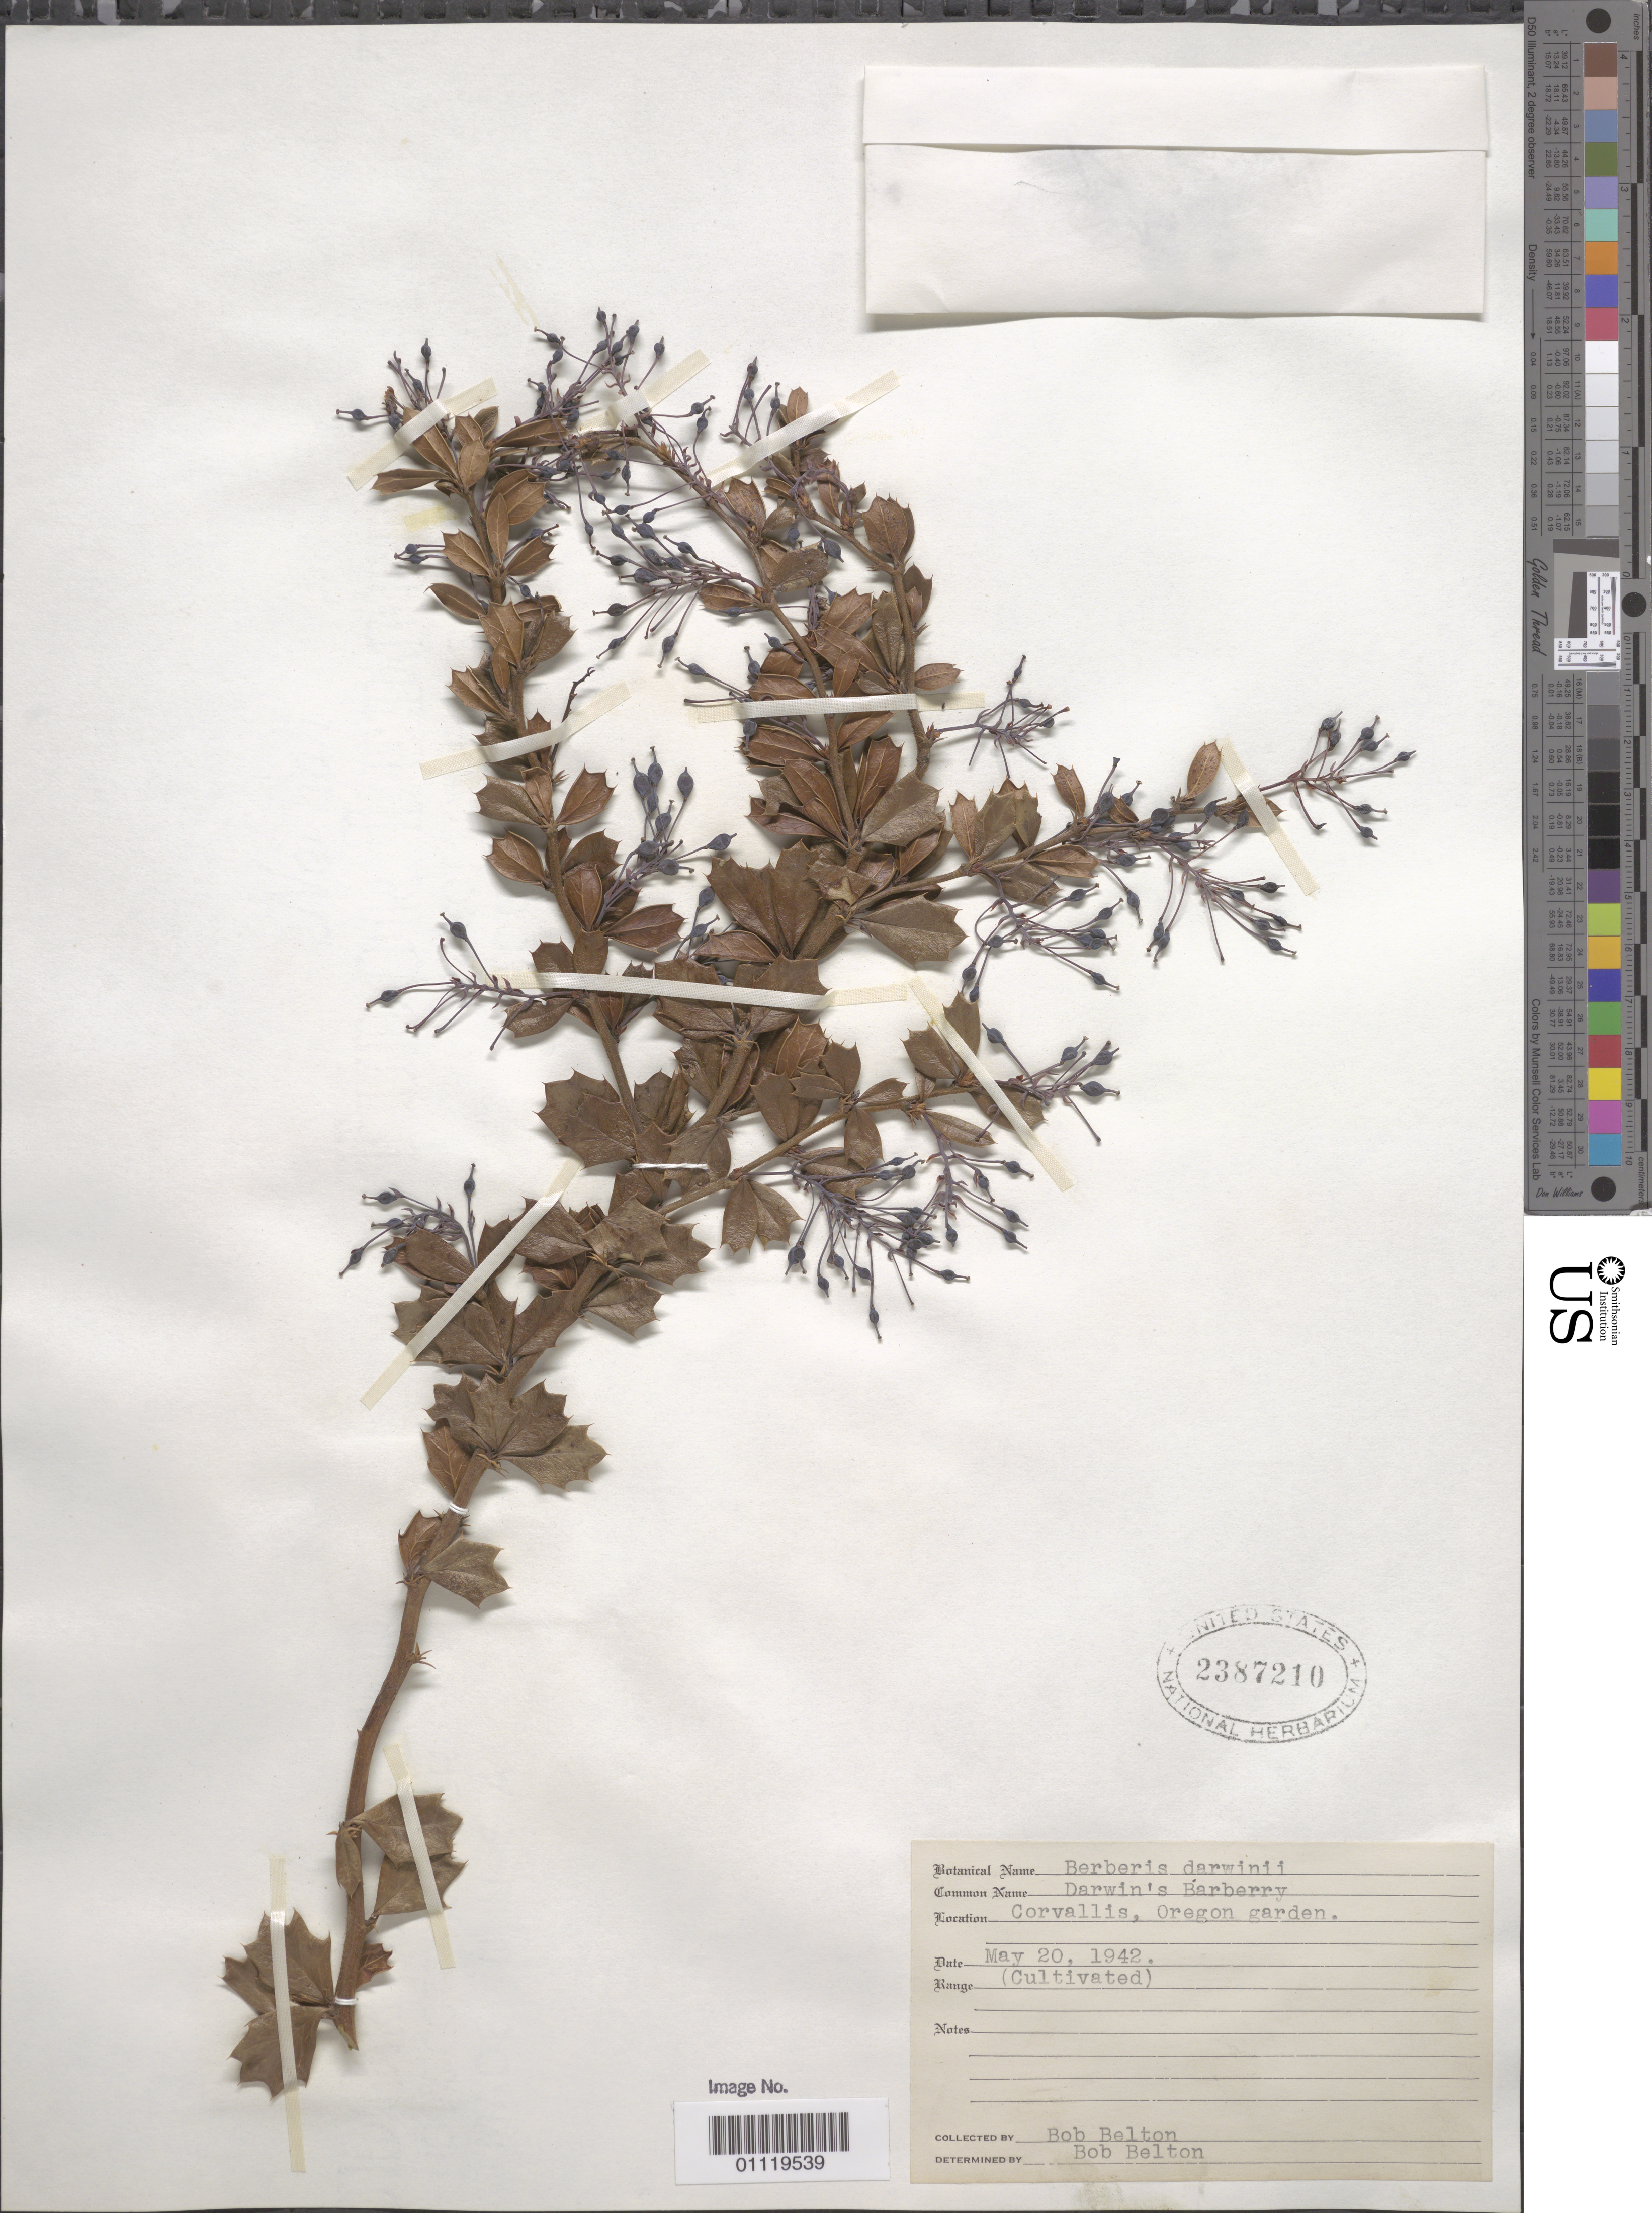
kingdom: Plantae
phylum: Tracheophyta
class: Magnoliopsida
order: Ranunculales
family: Berberidaceae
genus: Berberis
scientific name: Berberis darwinii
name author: Hook.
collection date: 1942-05-20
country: United States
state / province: Oregon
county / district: Corvallis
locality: Oregon garden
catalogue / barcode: US 2387210